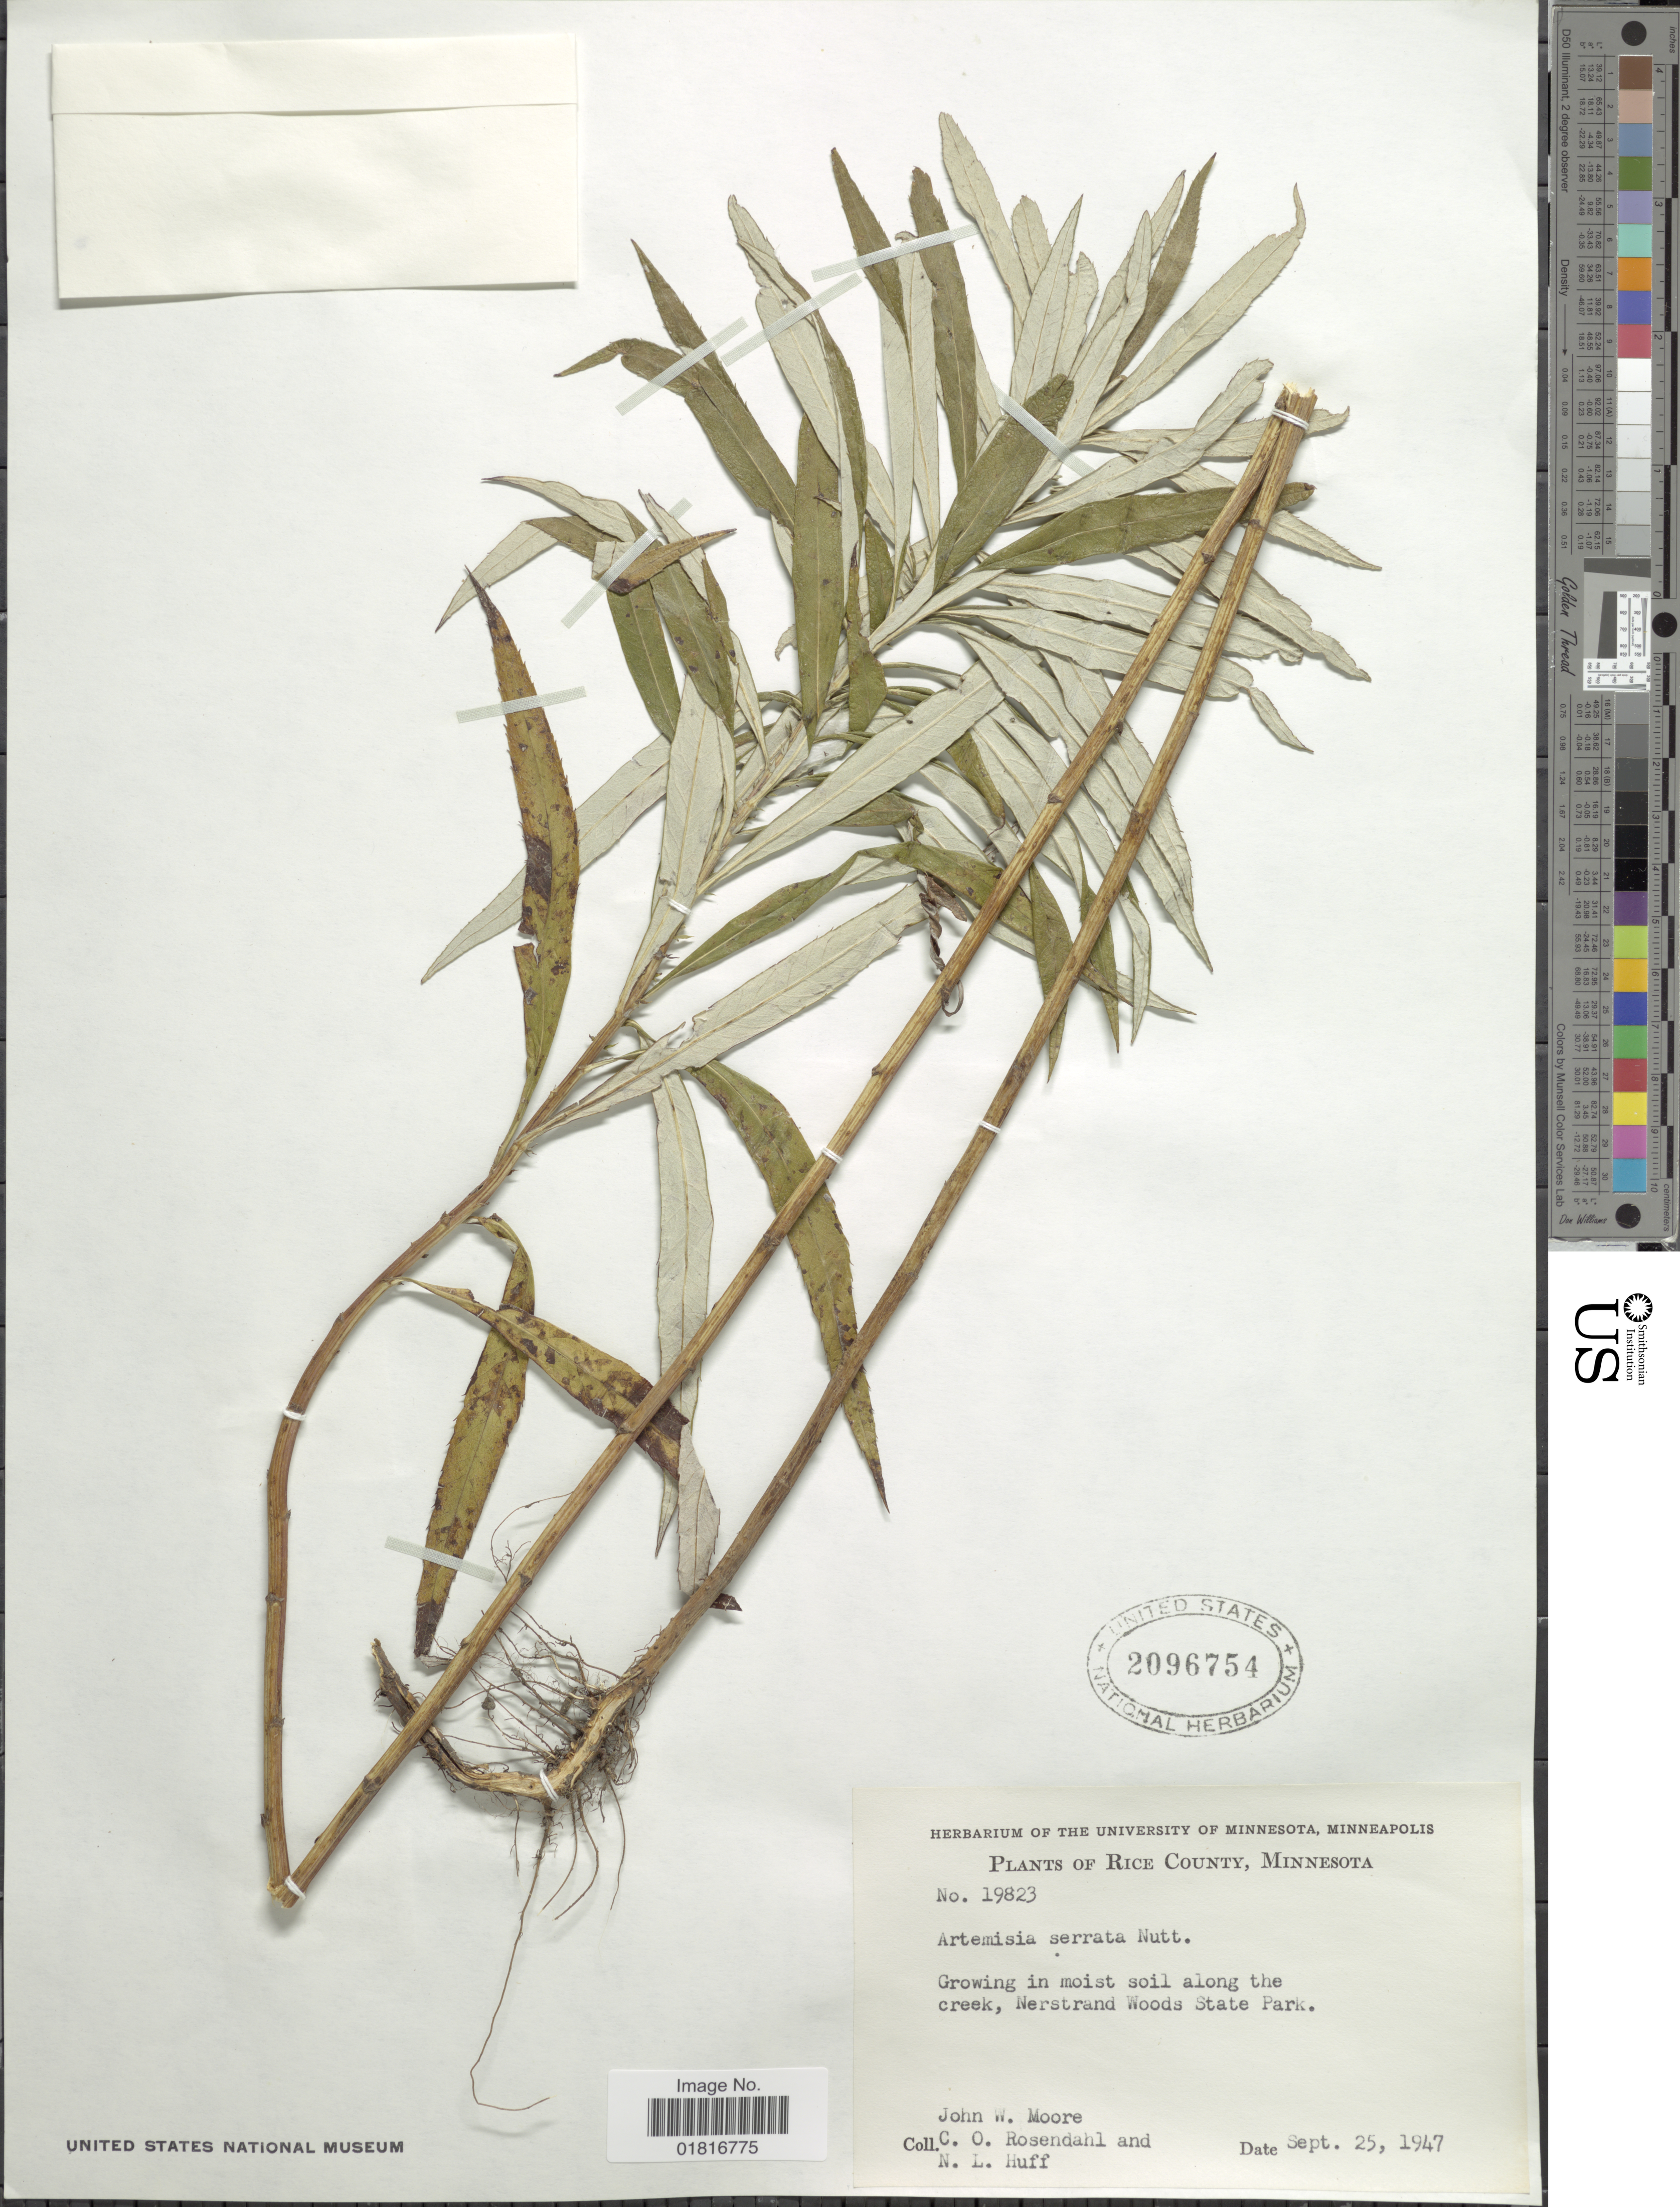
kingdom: Plantae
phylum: Tracheophyta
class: Magnoliopsida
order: Asterales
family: Asteraceae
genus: Artemisia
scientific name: Artemisia serrata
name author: Nutt.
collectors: J. Moore, C. O. Rosendahl & N. Huff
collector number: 19823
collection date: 1947-09-25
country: United States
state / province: Minnesota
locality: Rice County, Growing in moist soil along the creek, Nerstrand Woods State Park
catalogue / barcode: US 2096754